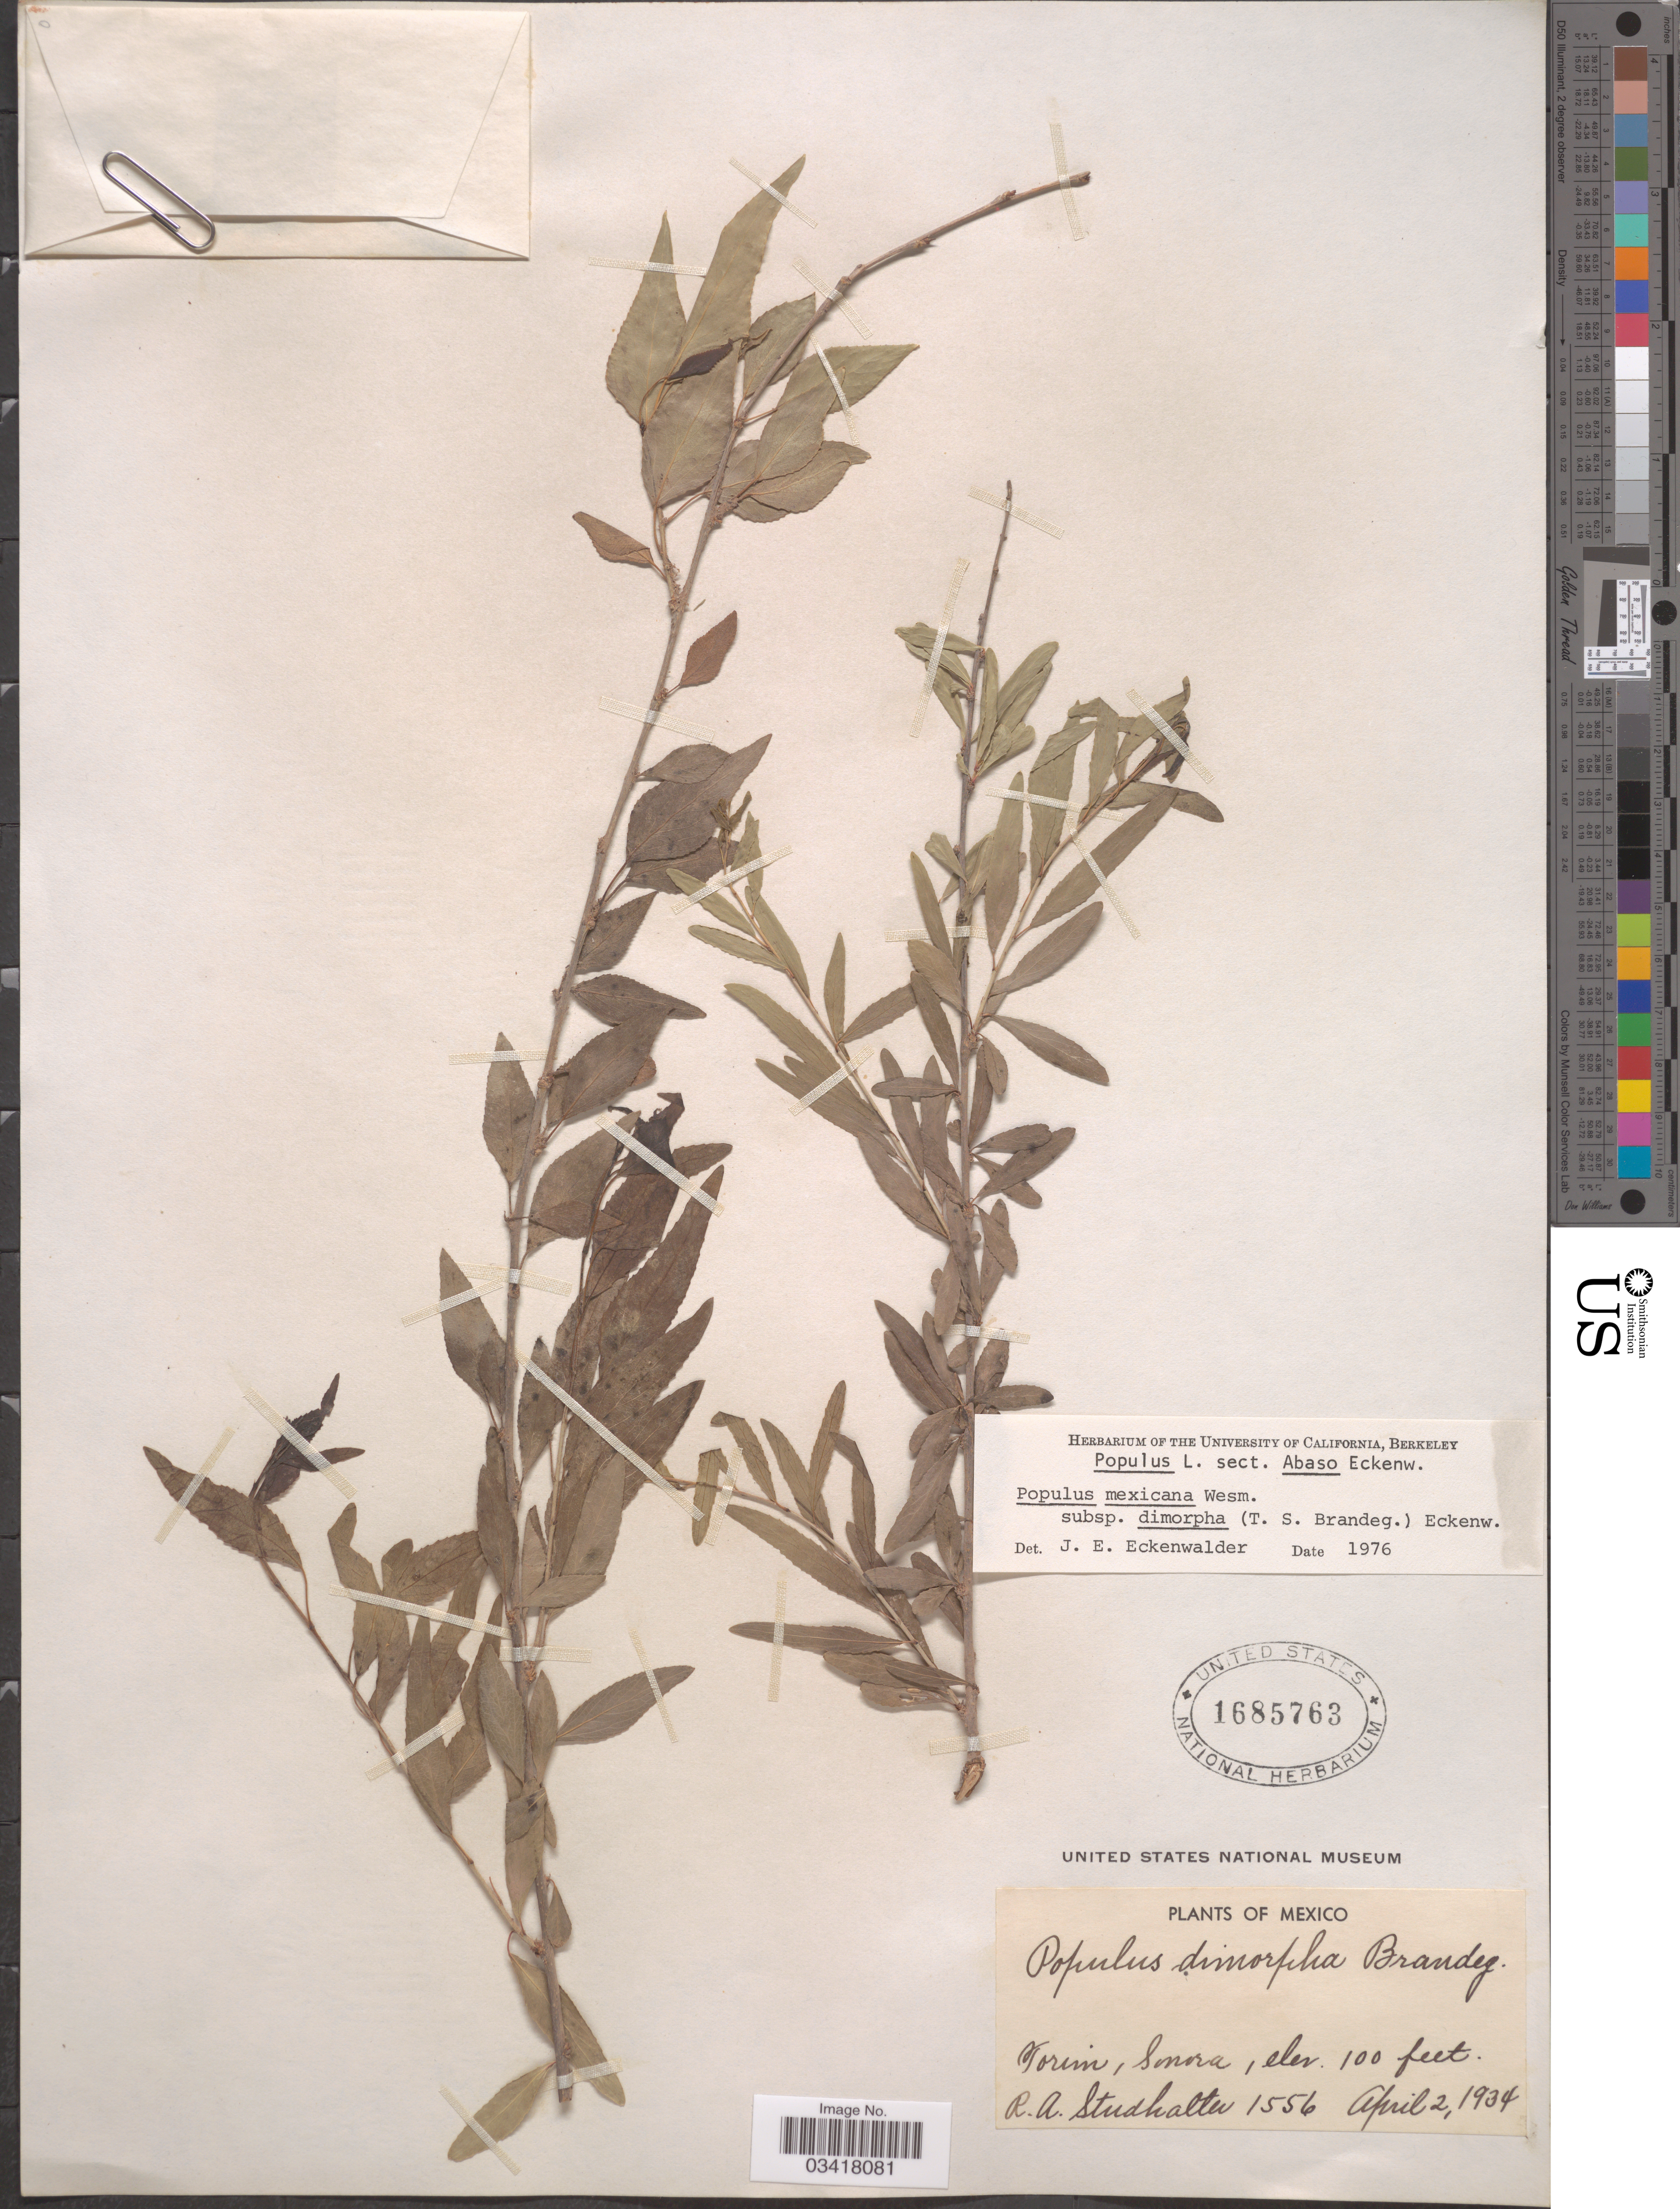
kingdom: Plantae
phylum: Tracheophyta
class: Magnoliopsida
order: Malpighiales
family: Salicaceae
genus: Populus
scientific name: Populus mexicana subsp. dimorpha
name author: (Brandegee) Eckenw.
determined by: Eckenwalder, James E.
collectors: R. Studhalter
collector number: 1556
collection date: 1934-04-02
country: Mexico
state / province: Sonora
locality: Torim.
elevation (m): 30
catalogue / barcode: US 1685763